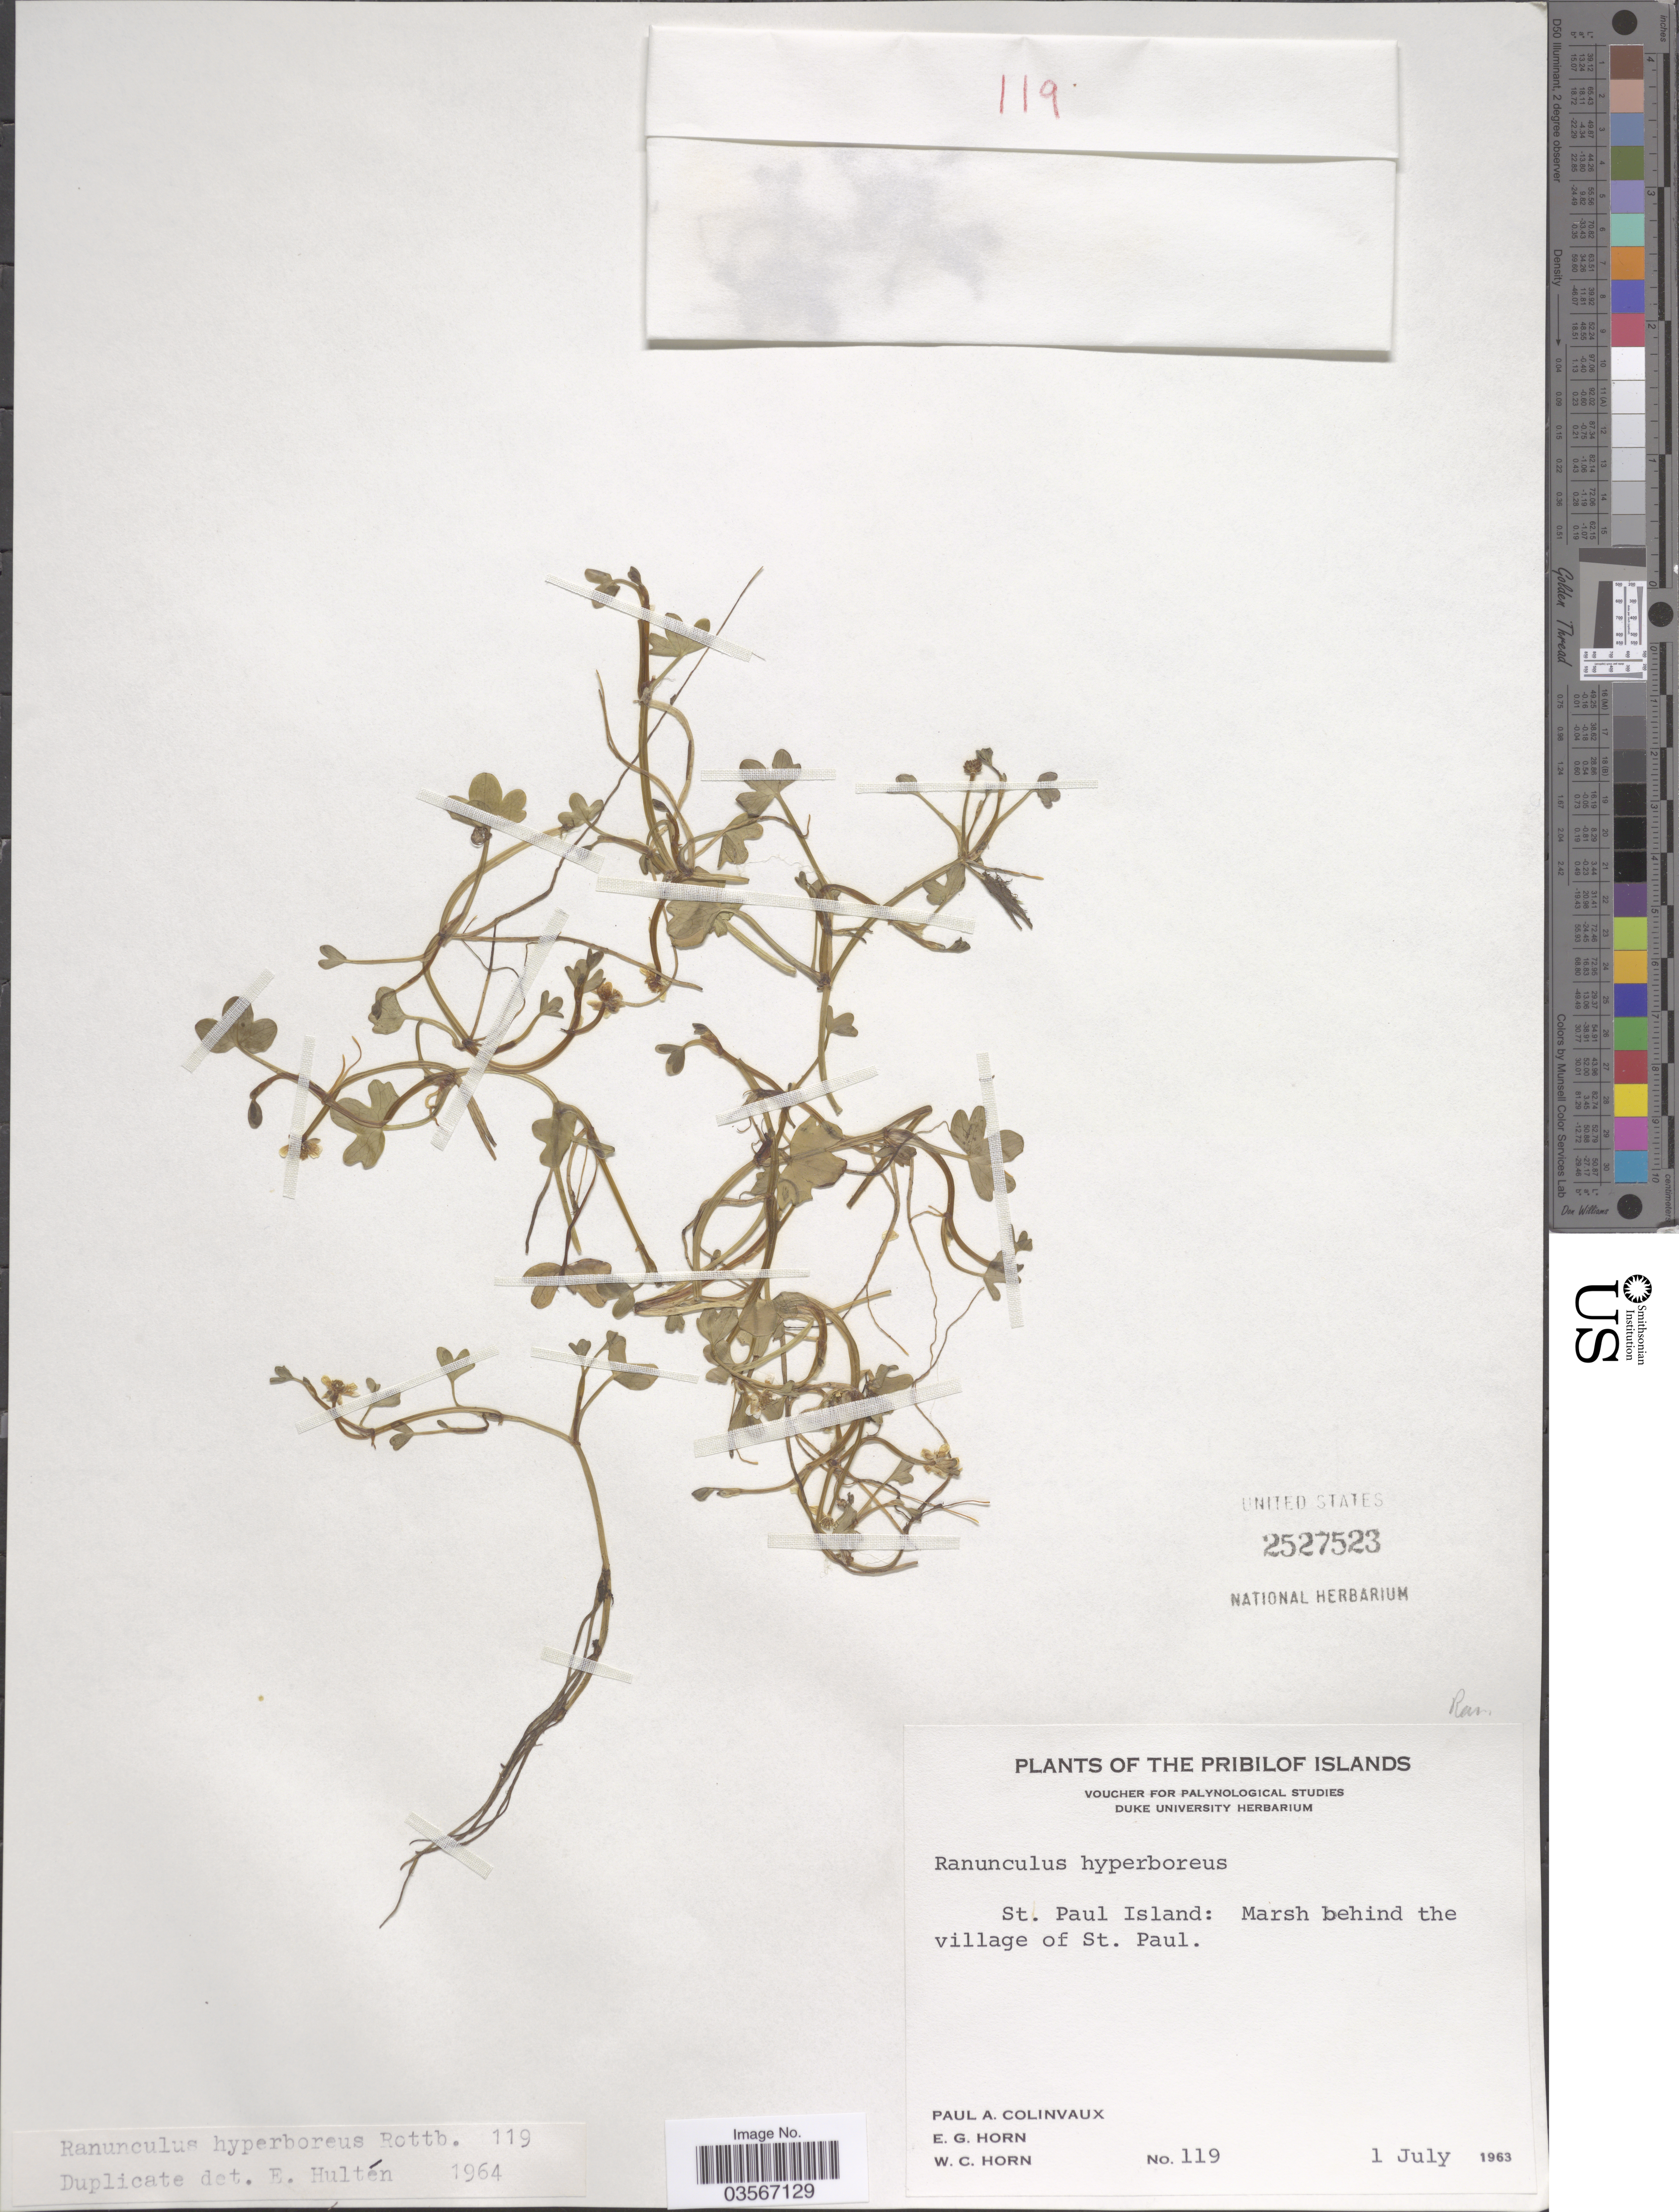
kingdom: Plantae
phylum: Tracheophyta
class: Magnoliopsida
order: Ranunculales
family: Ranunculaceae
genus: Ranunculus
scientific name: Ranunculus hyperboreus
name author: Rottb.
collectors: P. Colinvaux, E. Horn & W. Horn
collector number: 119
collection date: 1963-07-01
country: United States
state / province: Alaska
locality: The Pribilof Islands. St. Paul Island: Marsh behind the village of St. Paul.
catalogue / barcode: US 2527523